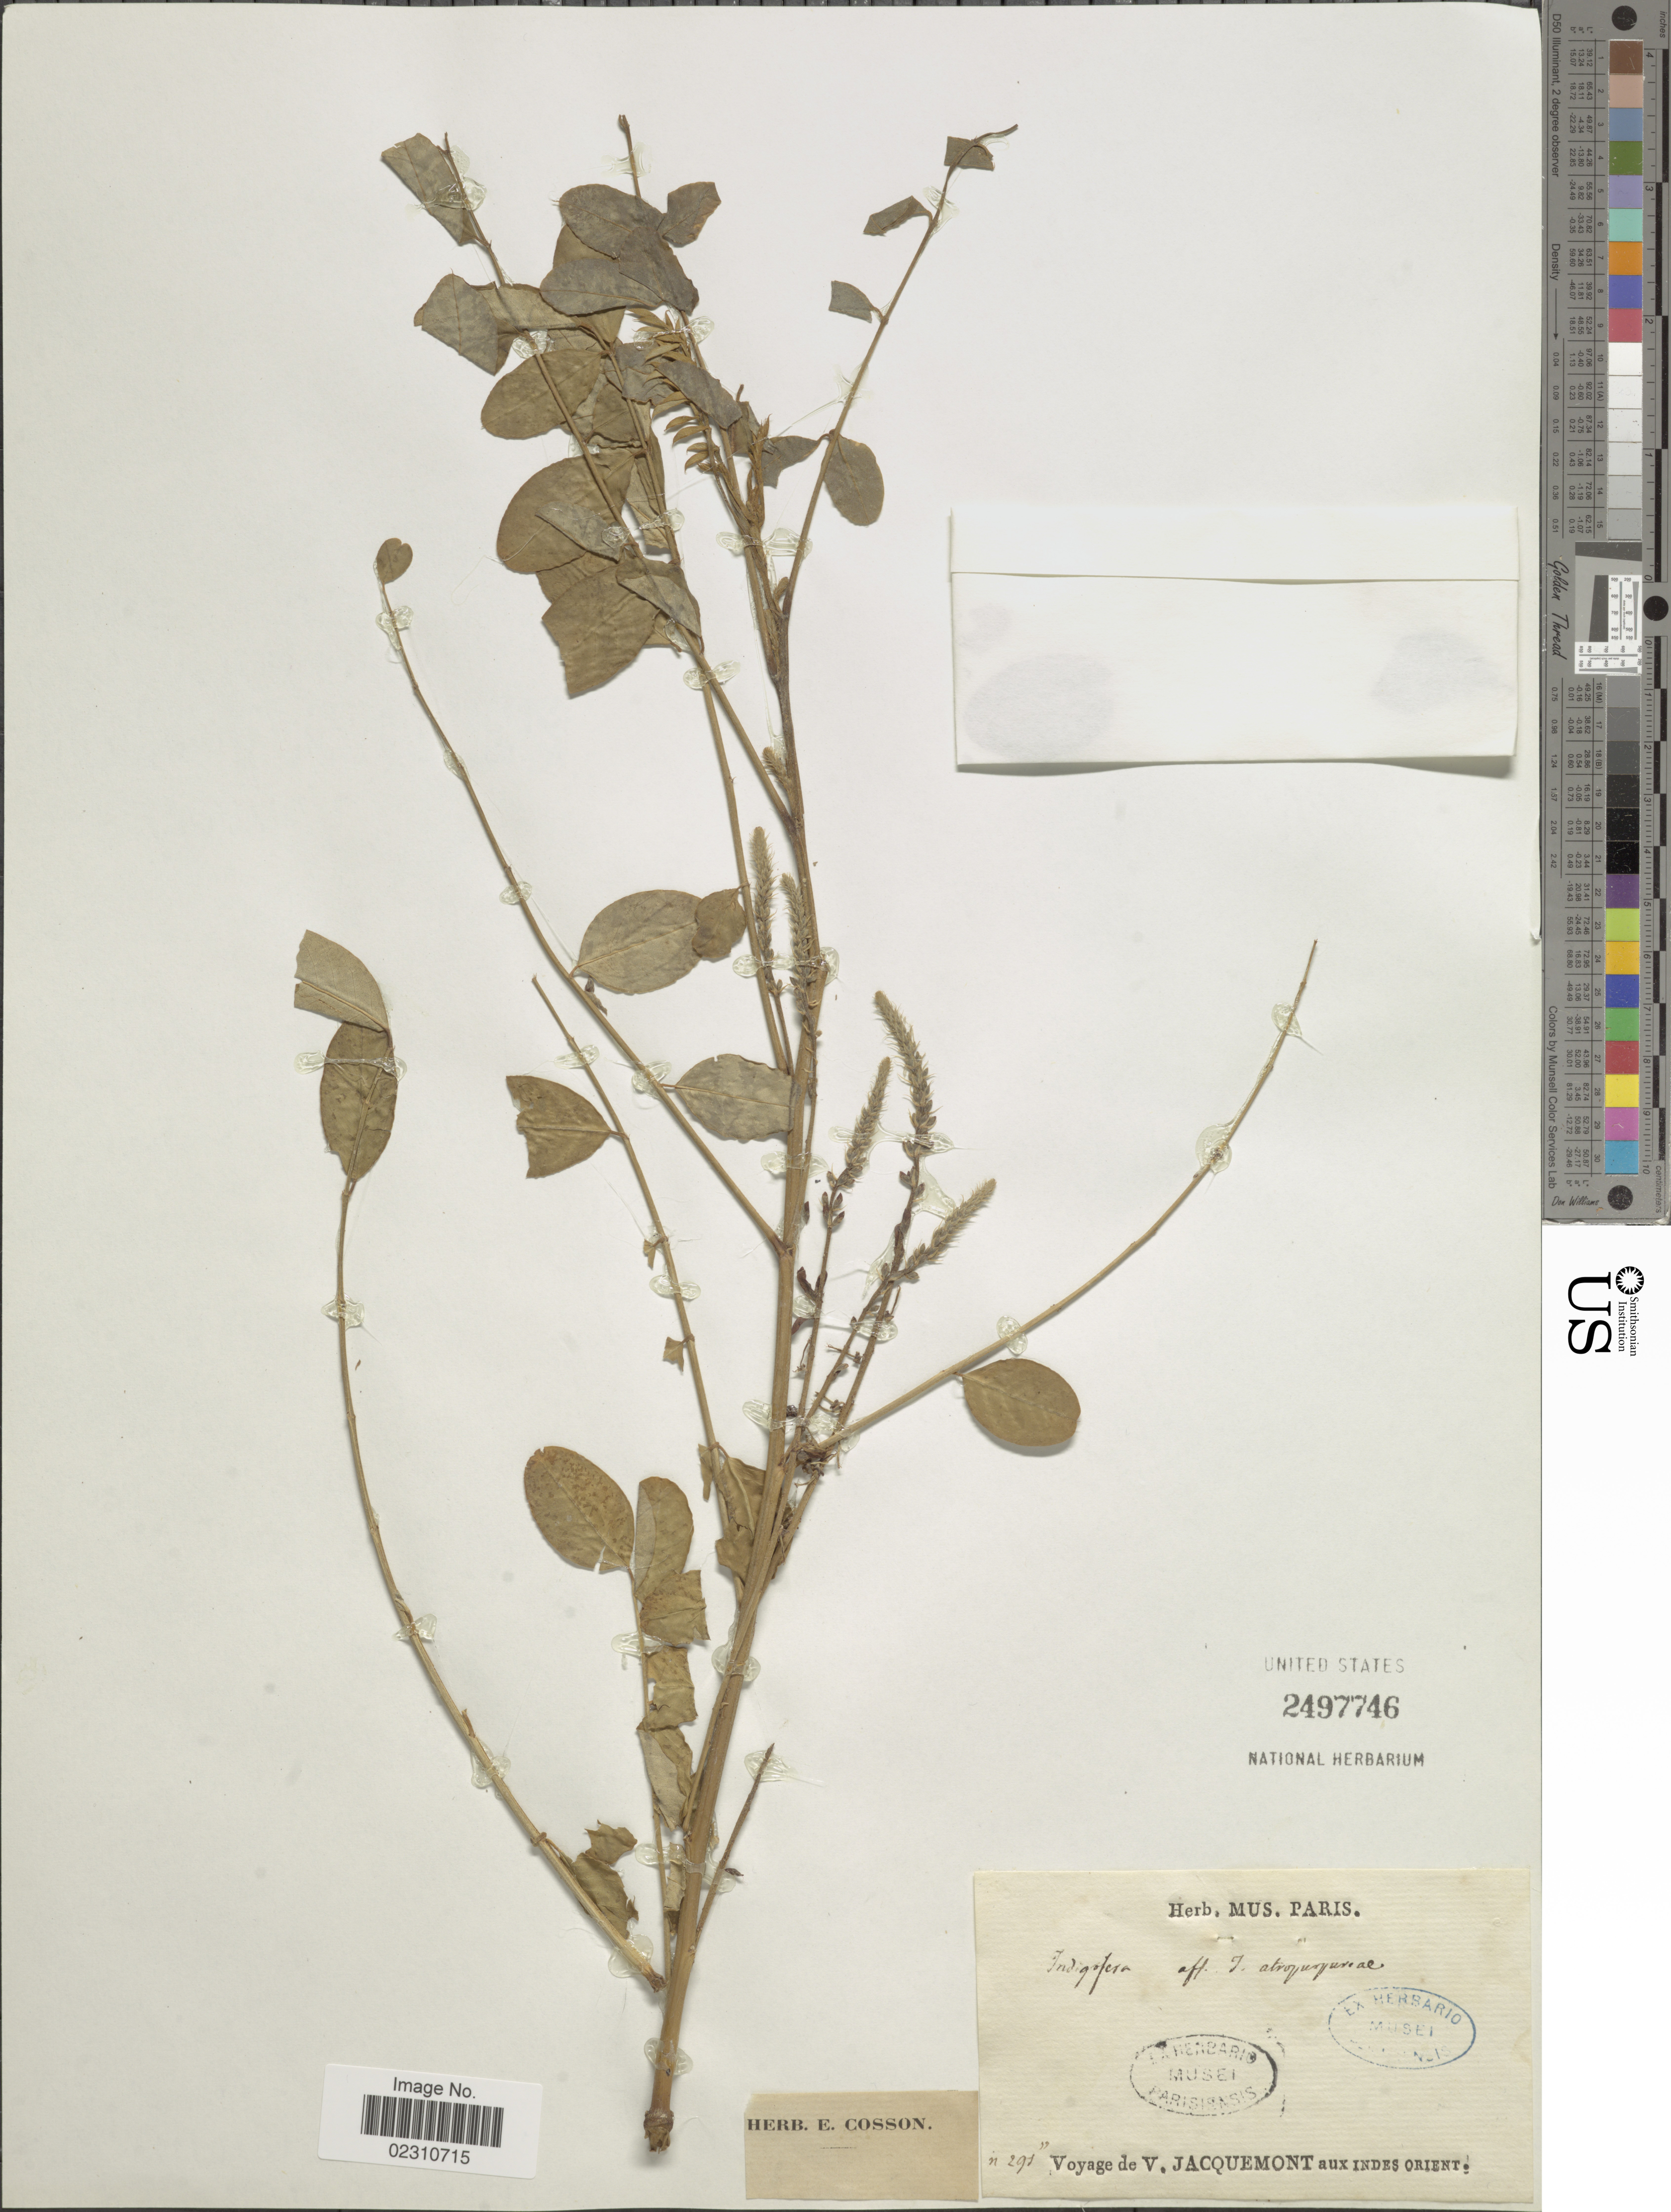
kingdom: Plantae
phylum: Tracheophyta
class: Magnoliopsida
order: Fabales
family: Fabaceae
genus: Indigofera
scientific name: Indigofera atropurpurea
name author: Hornem.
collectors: V. Jacquemont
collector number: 291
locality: Indes Orient.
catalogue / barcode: US 2497746